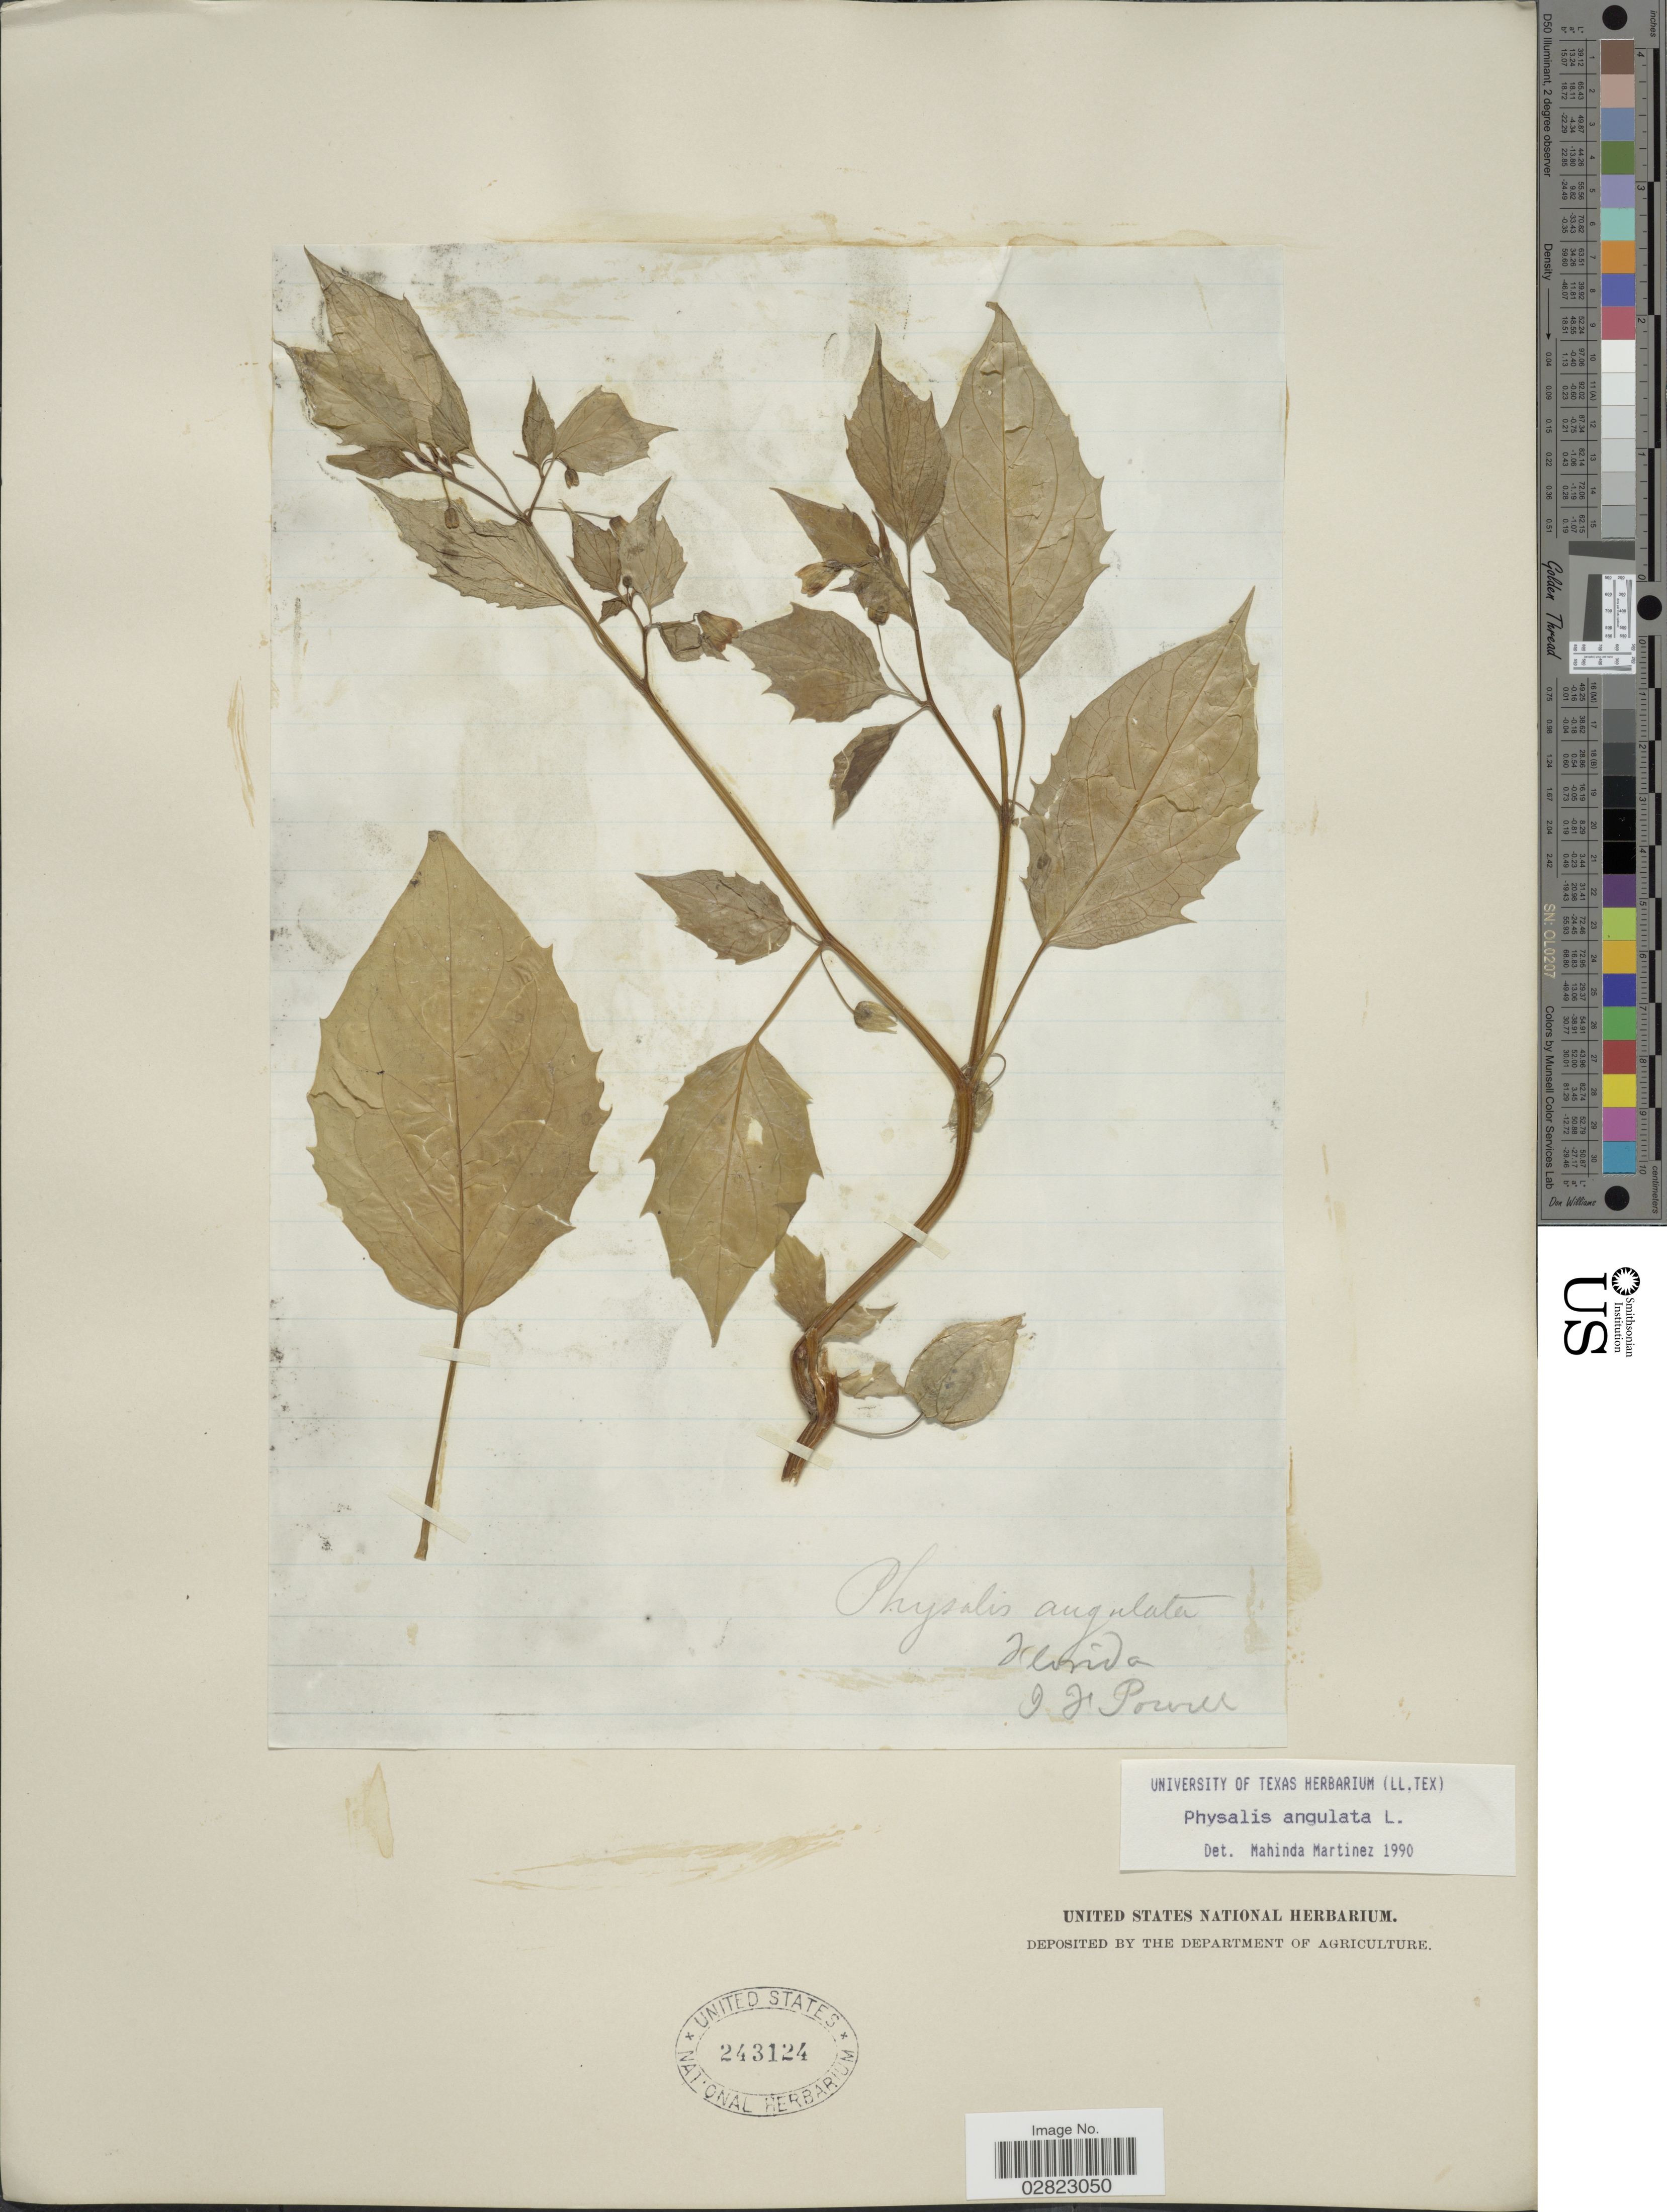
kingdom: Plantae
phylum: Tracheophyta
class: Magnoliopsida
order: Solanales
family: Solanaceae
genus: Physalis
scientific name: Physalis angulata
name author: L.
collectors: J. Powell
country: United States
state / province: Florida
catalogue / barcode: US 243124